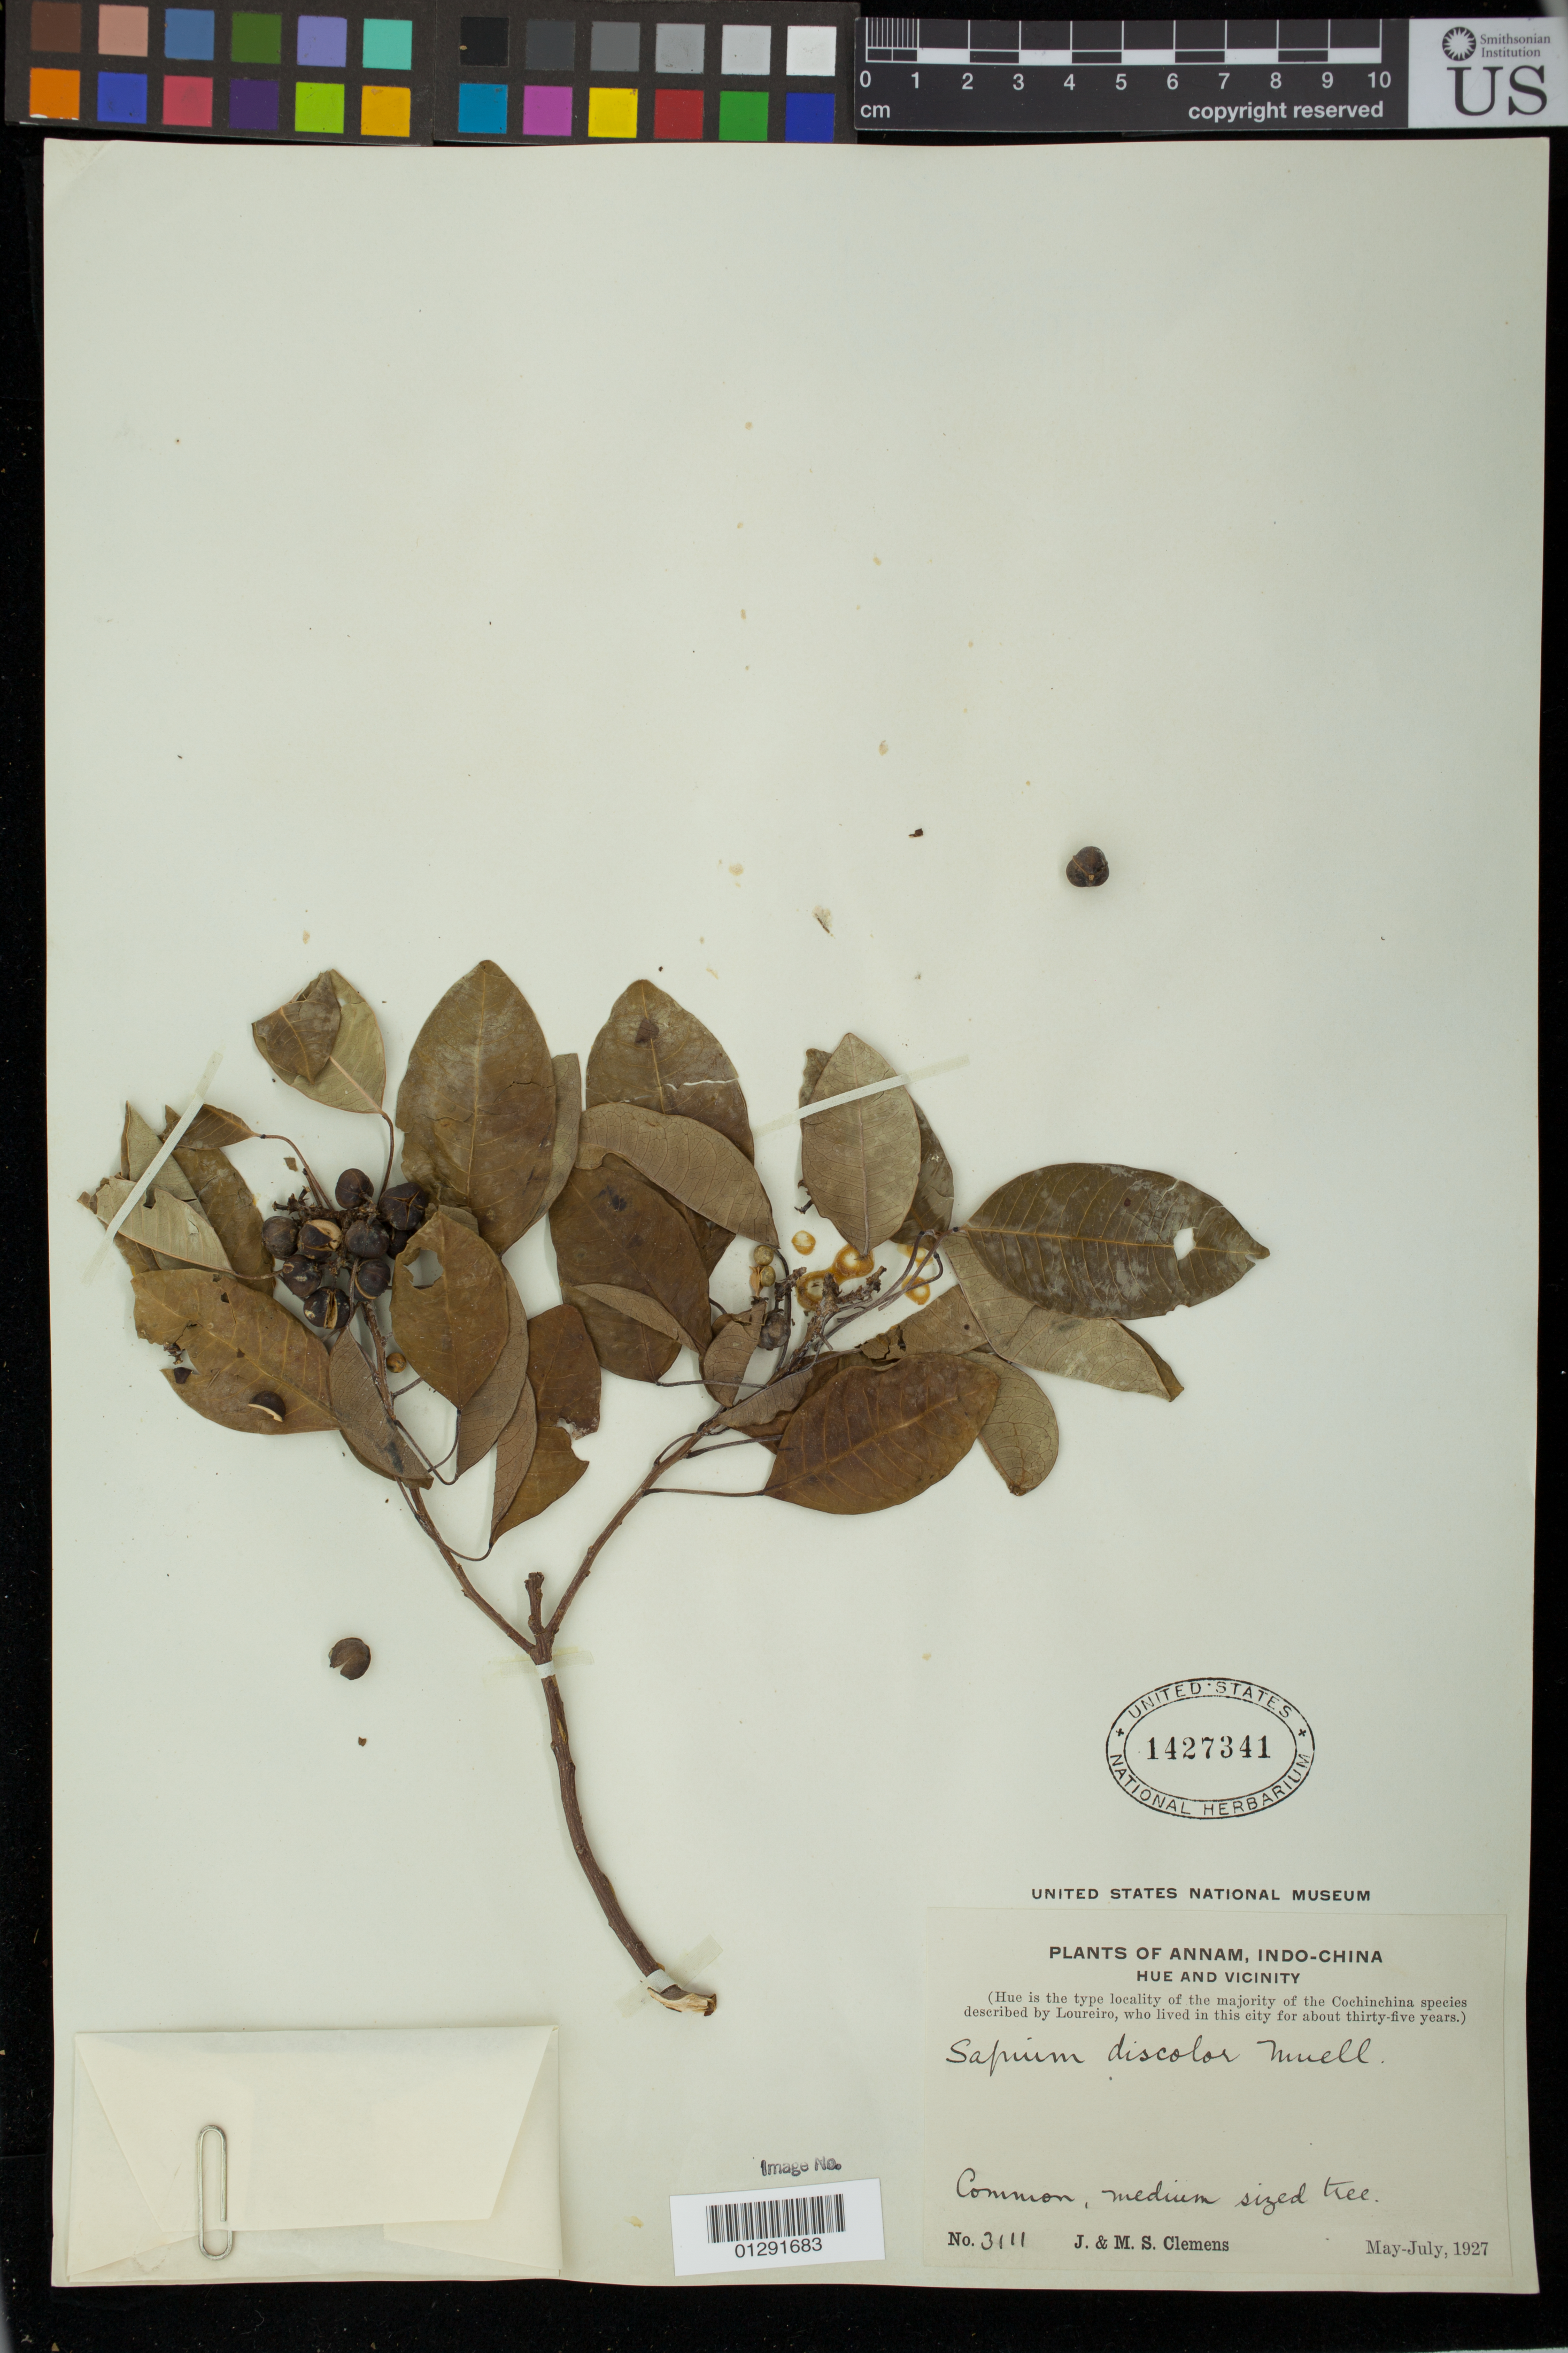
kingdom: Plantae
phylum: Tracheophyta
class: Magnoliopsida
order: Malpighiales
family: Euphorbiaceae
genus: Sapium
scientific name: Sapium discolor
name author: M. Arg.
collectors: J. Clemens & M. S. Clemens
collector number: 3111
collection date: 1927-05/1927-07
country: Vietnam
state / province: Thua Thiên-Hue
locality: Annam, Indo-China: Hue and Vicinity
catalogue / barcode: US 1427341